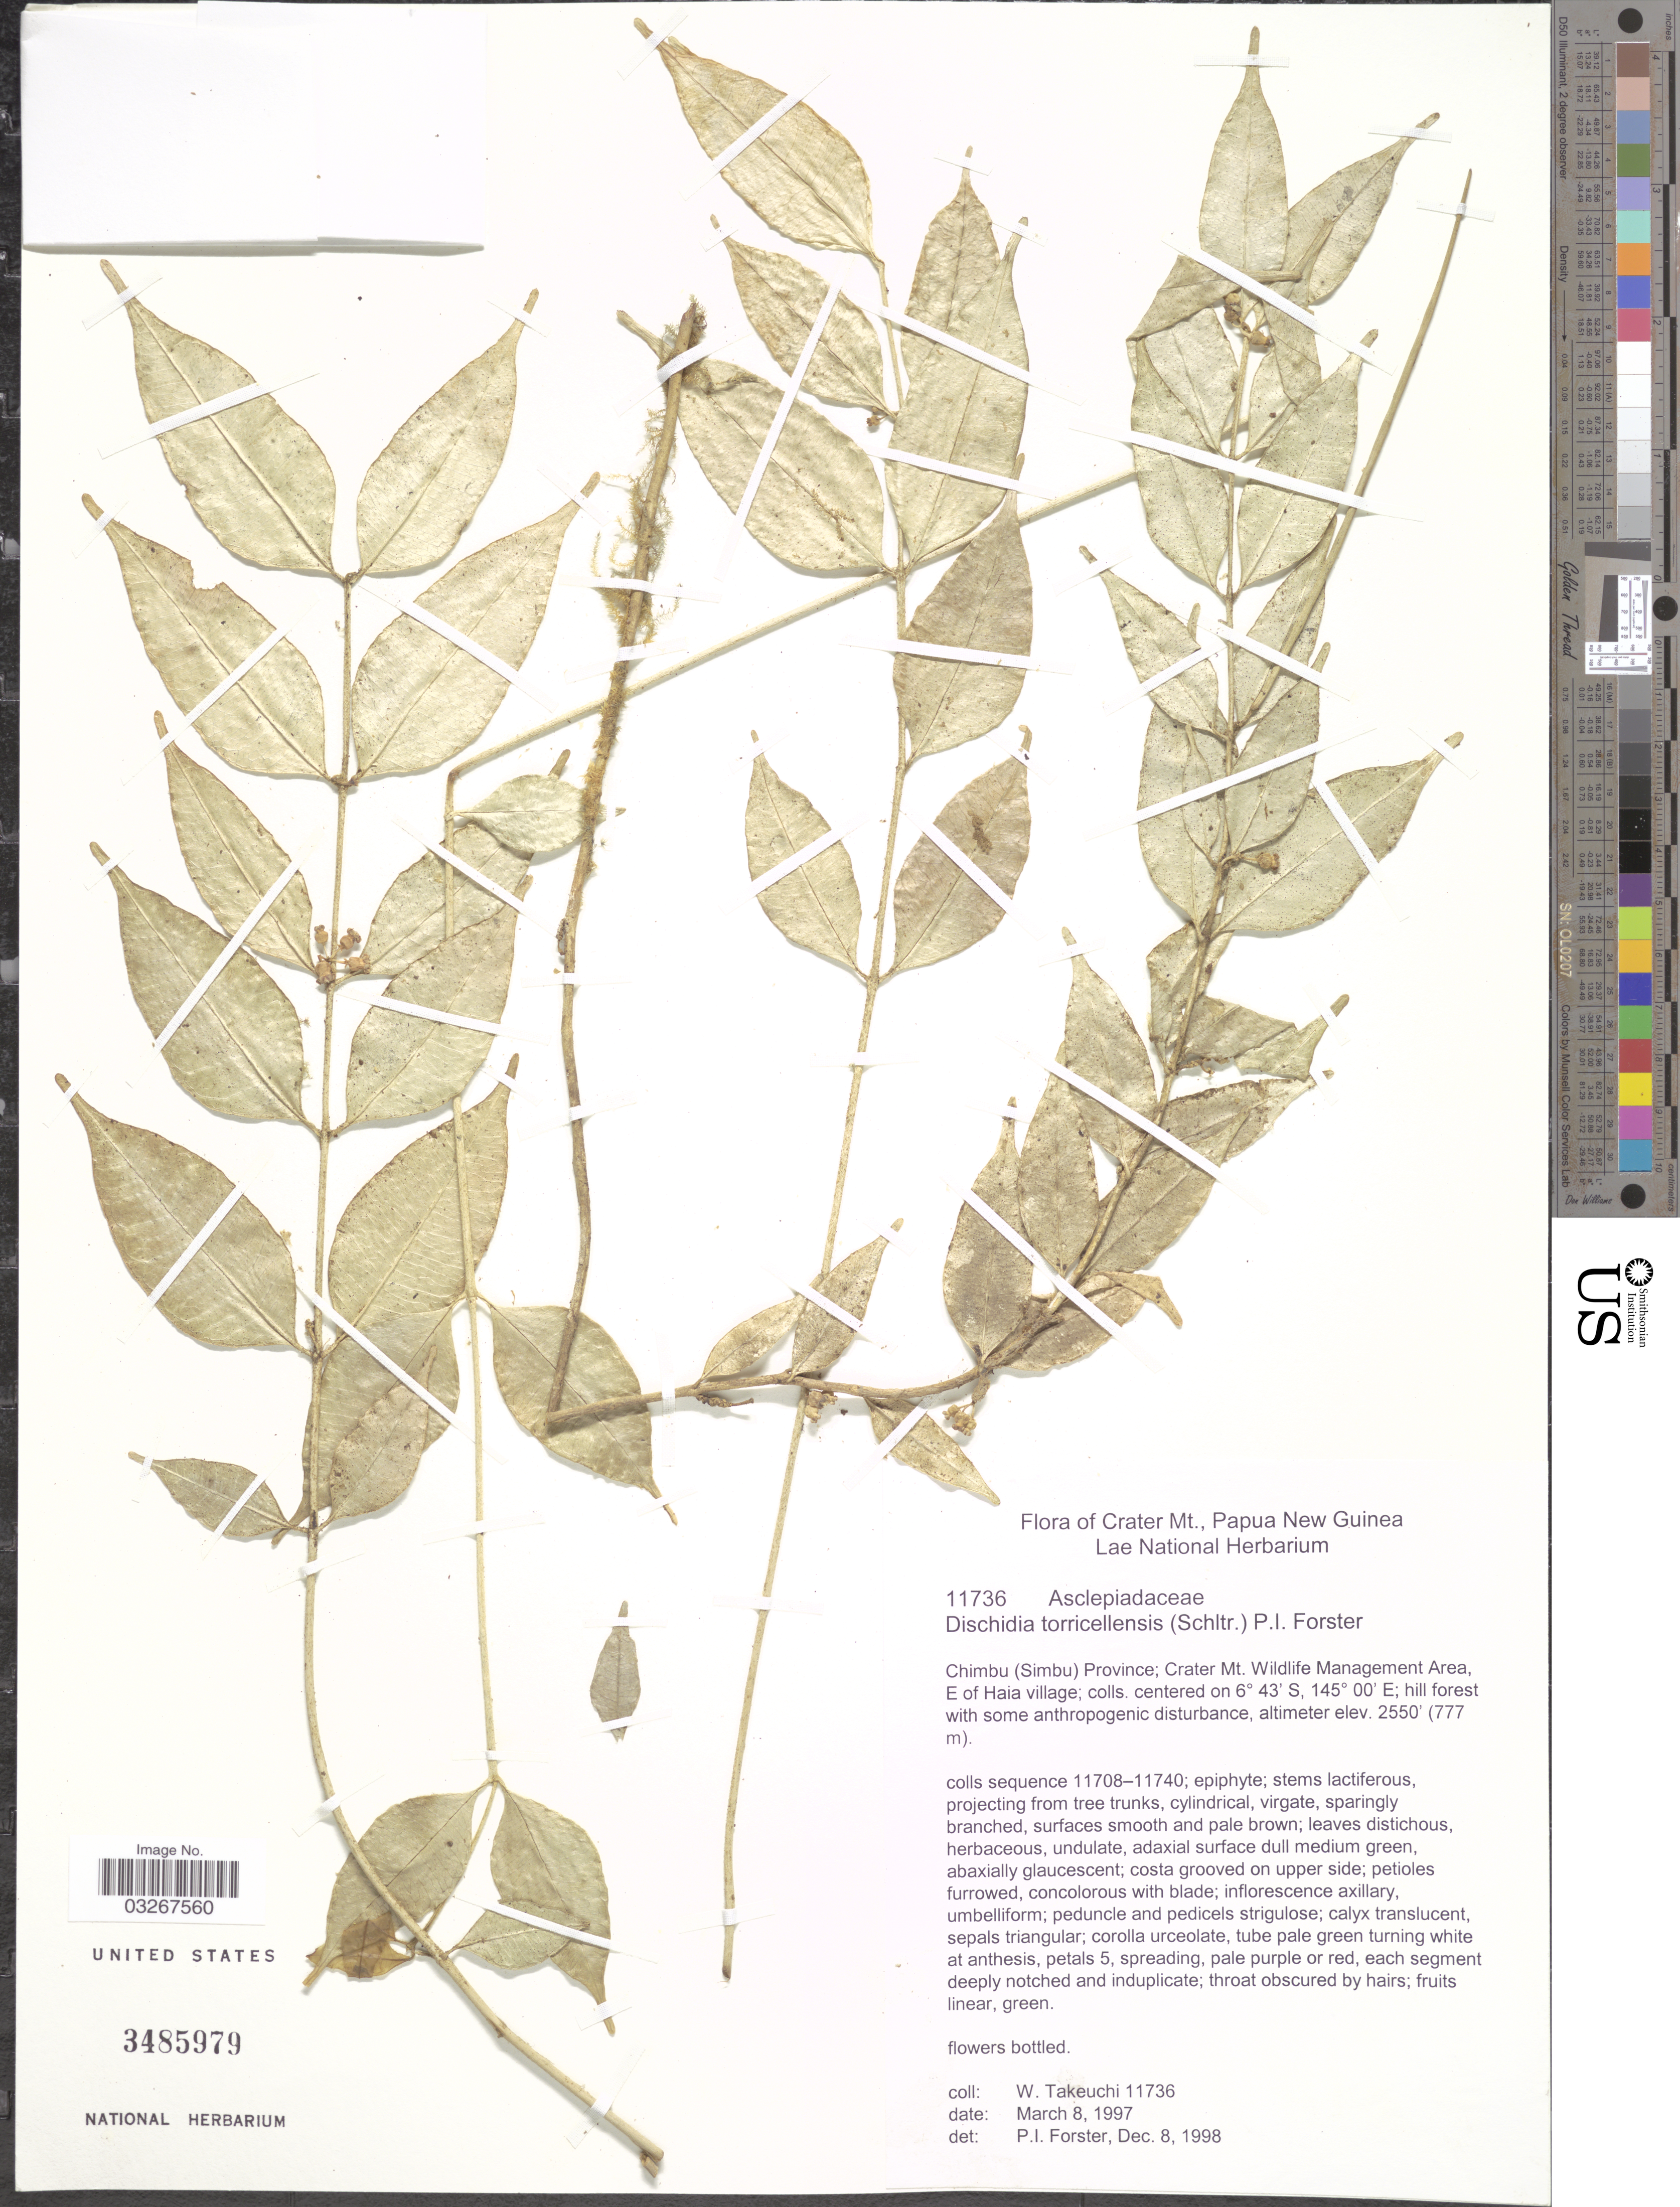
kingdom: Plantae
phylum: Tracheophyta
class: Magnoliopsida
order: Gentianales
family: Apocynaceae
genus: Dischidia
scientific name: Dischidia torricellensis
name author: (Schltr.) P.I. Forst.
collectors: W. Takeuchi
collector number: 11736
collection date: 1997-03-08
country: Papua New Guinea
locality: Crater Mt., Chimbu (Simbu) Province; Crater Mt. Wildlife Management Area, E of Haia village.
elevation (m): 777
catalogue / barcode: US 3485979